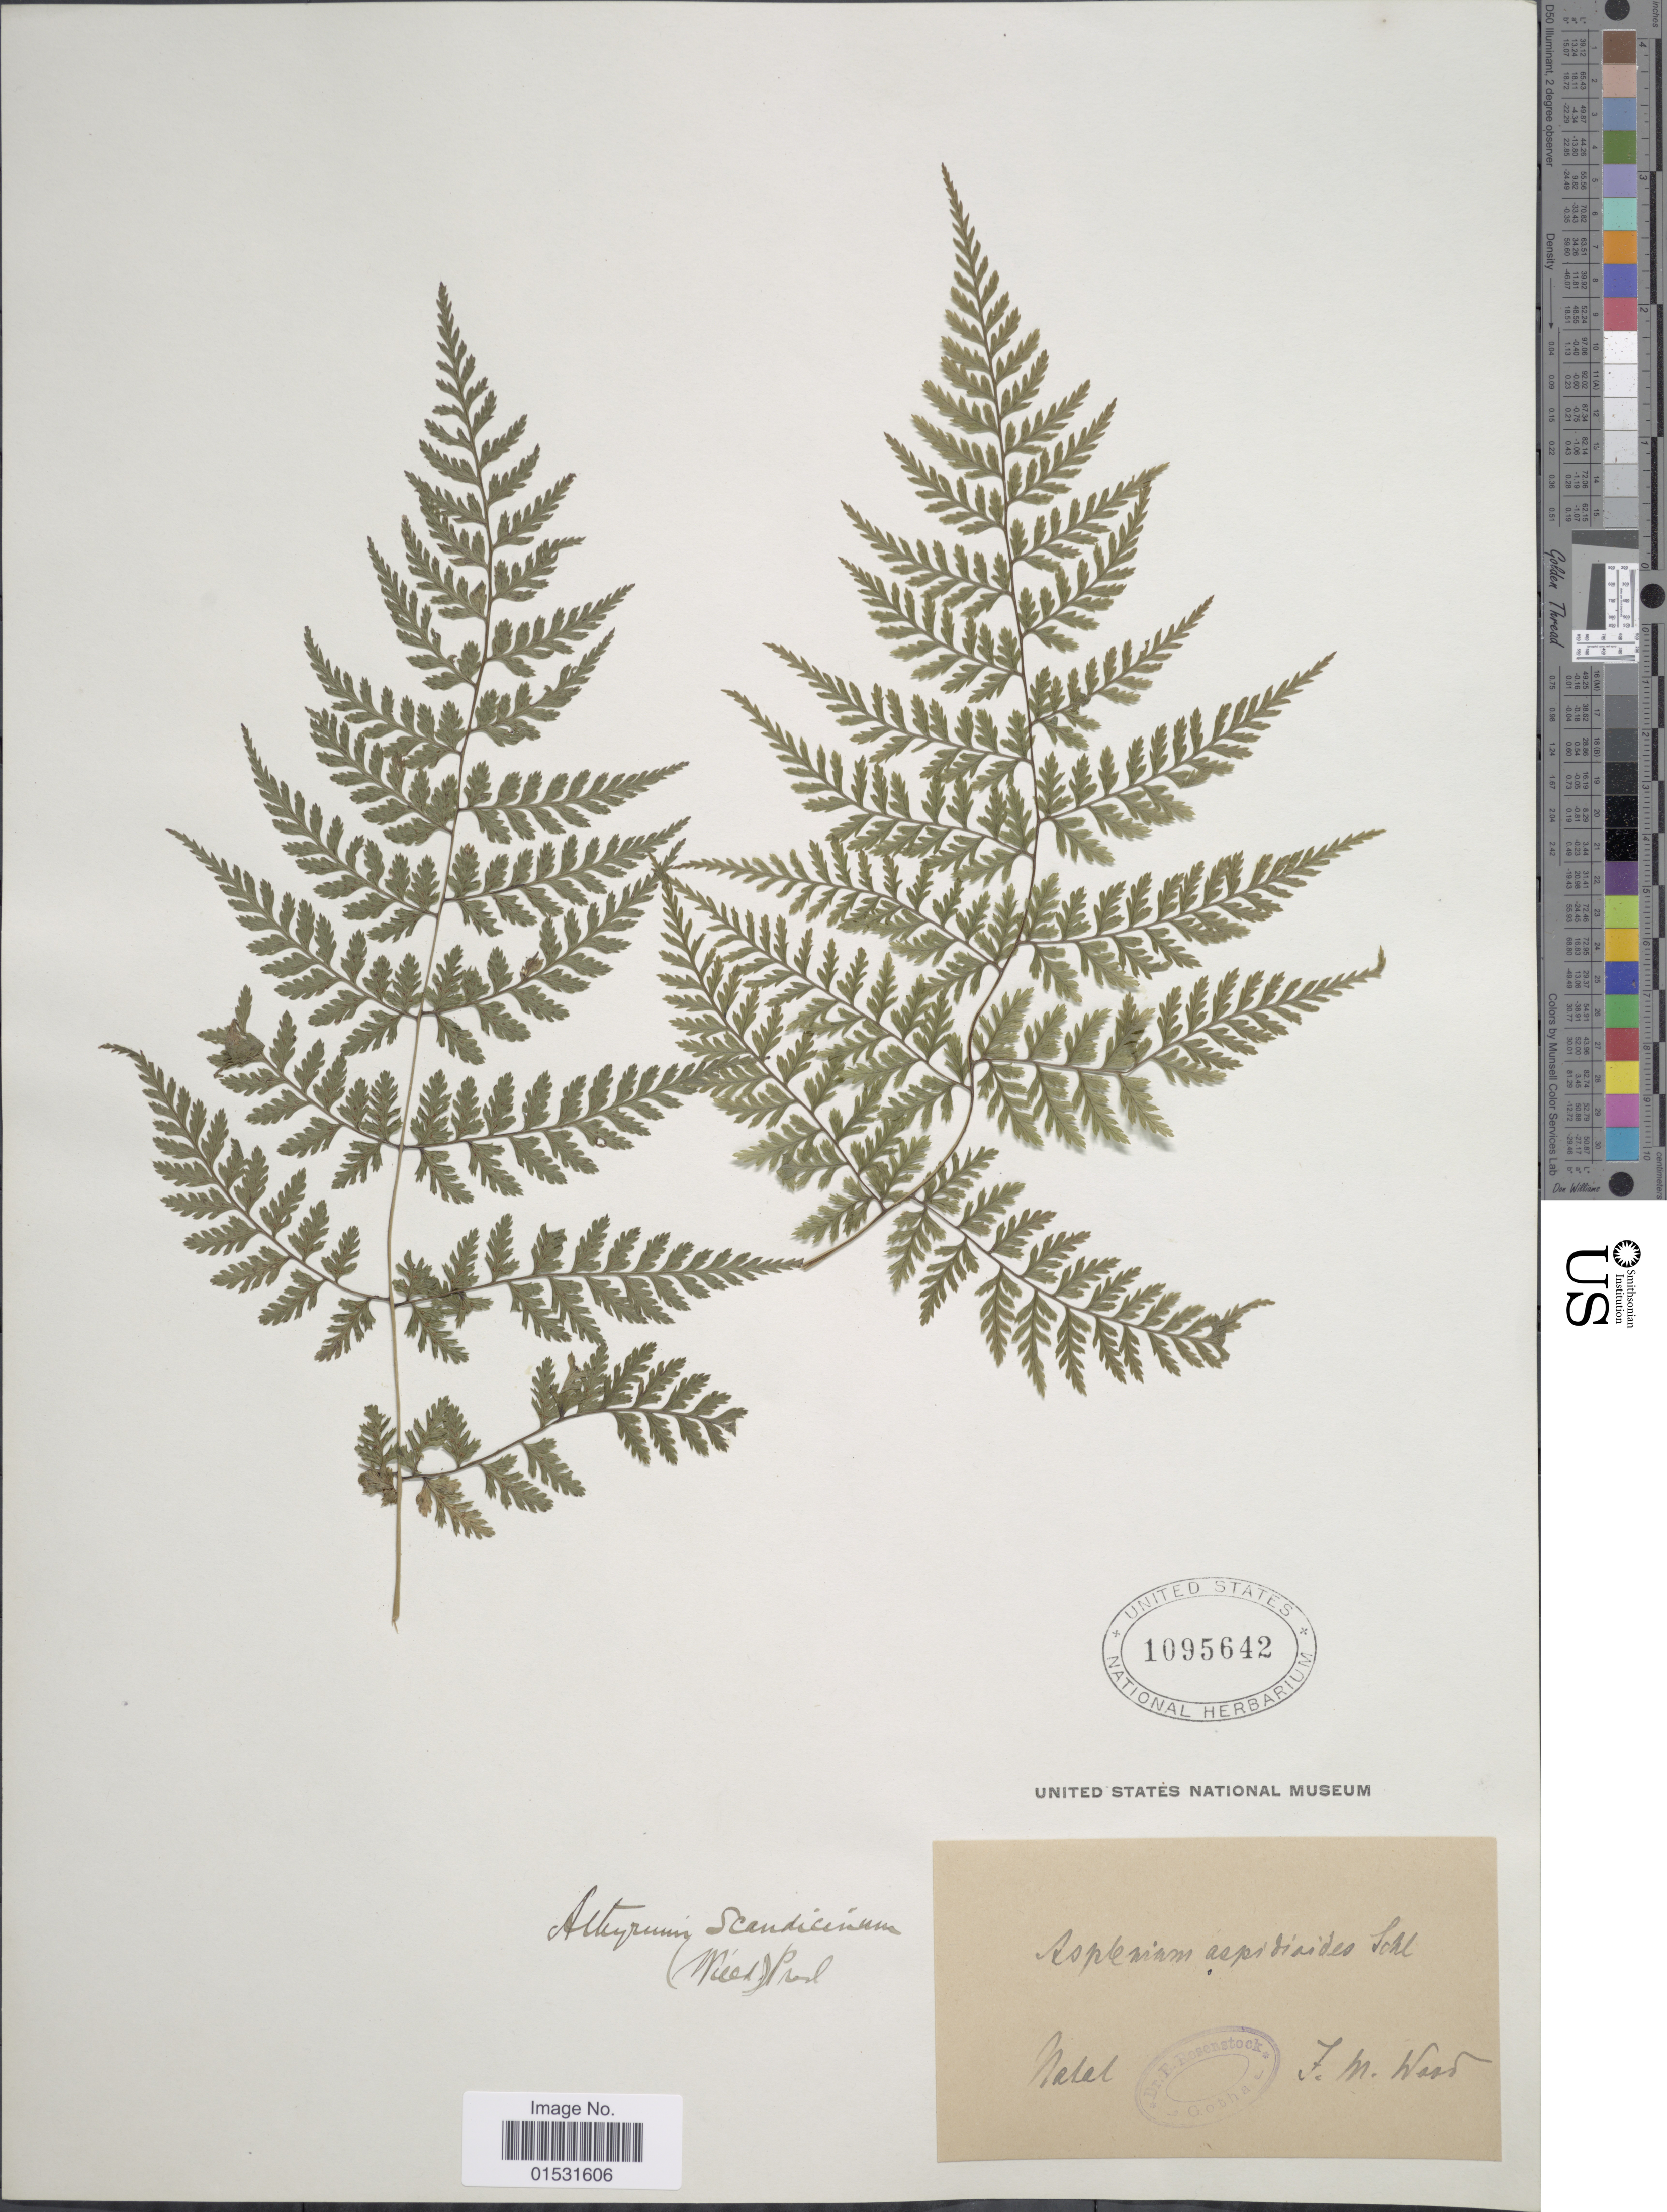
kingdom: Plantae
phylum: Tracheophyta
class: Polypodiopsida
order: Polypodiales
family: Athyriaceae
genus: Athyrium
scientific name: Athyrium scandicinum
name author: (Willd.) C. Presl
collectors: F. Wood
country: South Africa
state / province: KwaZulu-Natal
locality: Natal.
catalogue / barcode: US 1095642